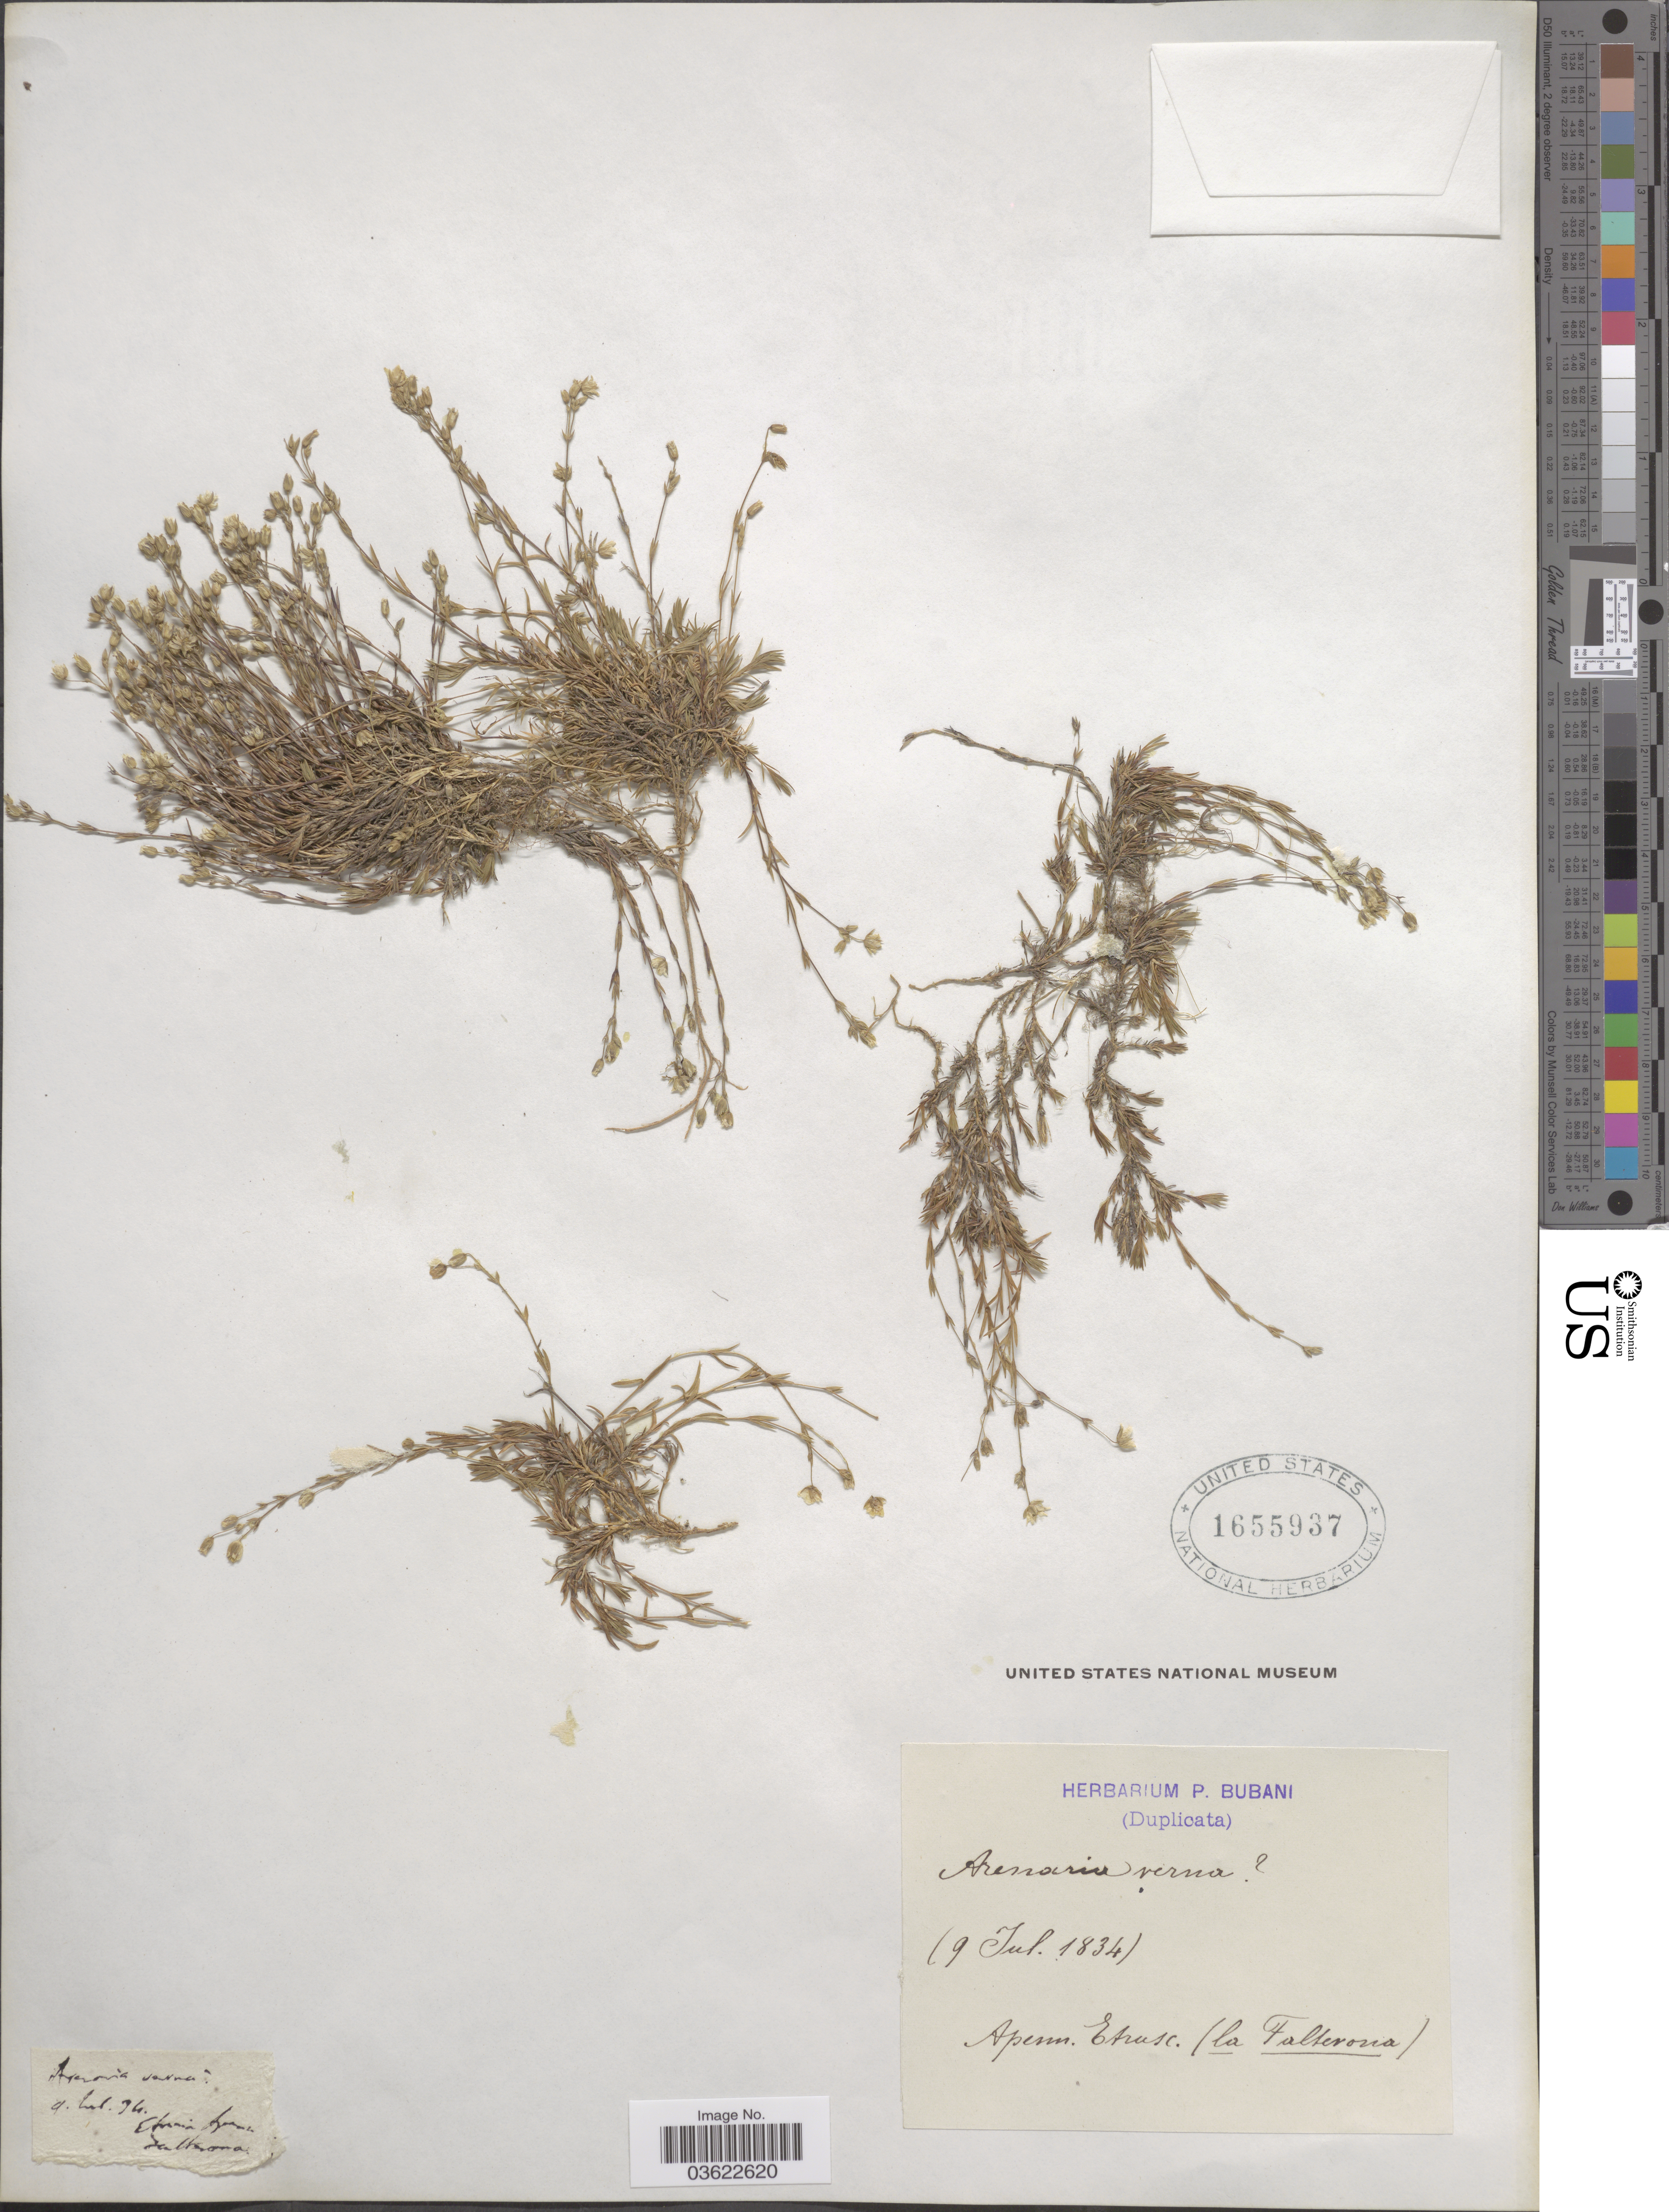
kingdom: Plantae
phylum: Tracheophyta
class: Magnoliopsida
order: Caryophyllales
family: Caryophyllaceae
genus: Arenaria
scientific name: Arenaria verna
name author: L.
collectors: ex herb. P. Bubani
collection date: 1834-07-09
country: Italy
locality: Apenn. Etrusc. (la Falterona).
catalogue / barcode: US 1655937